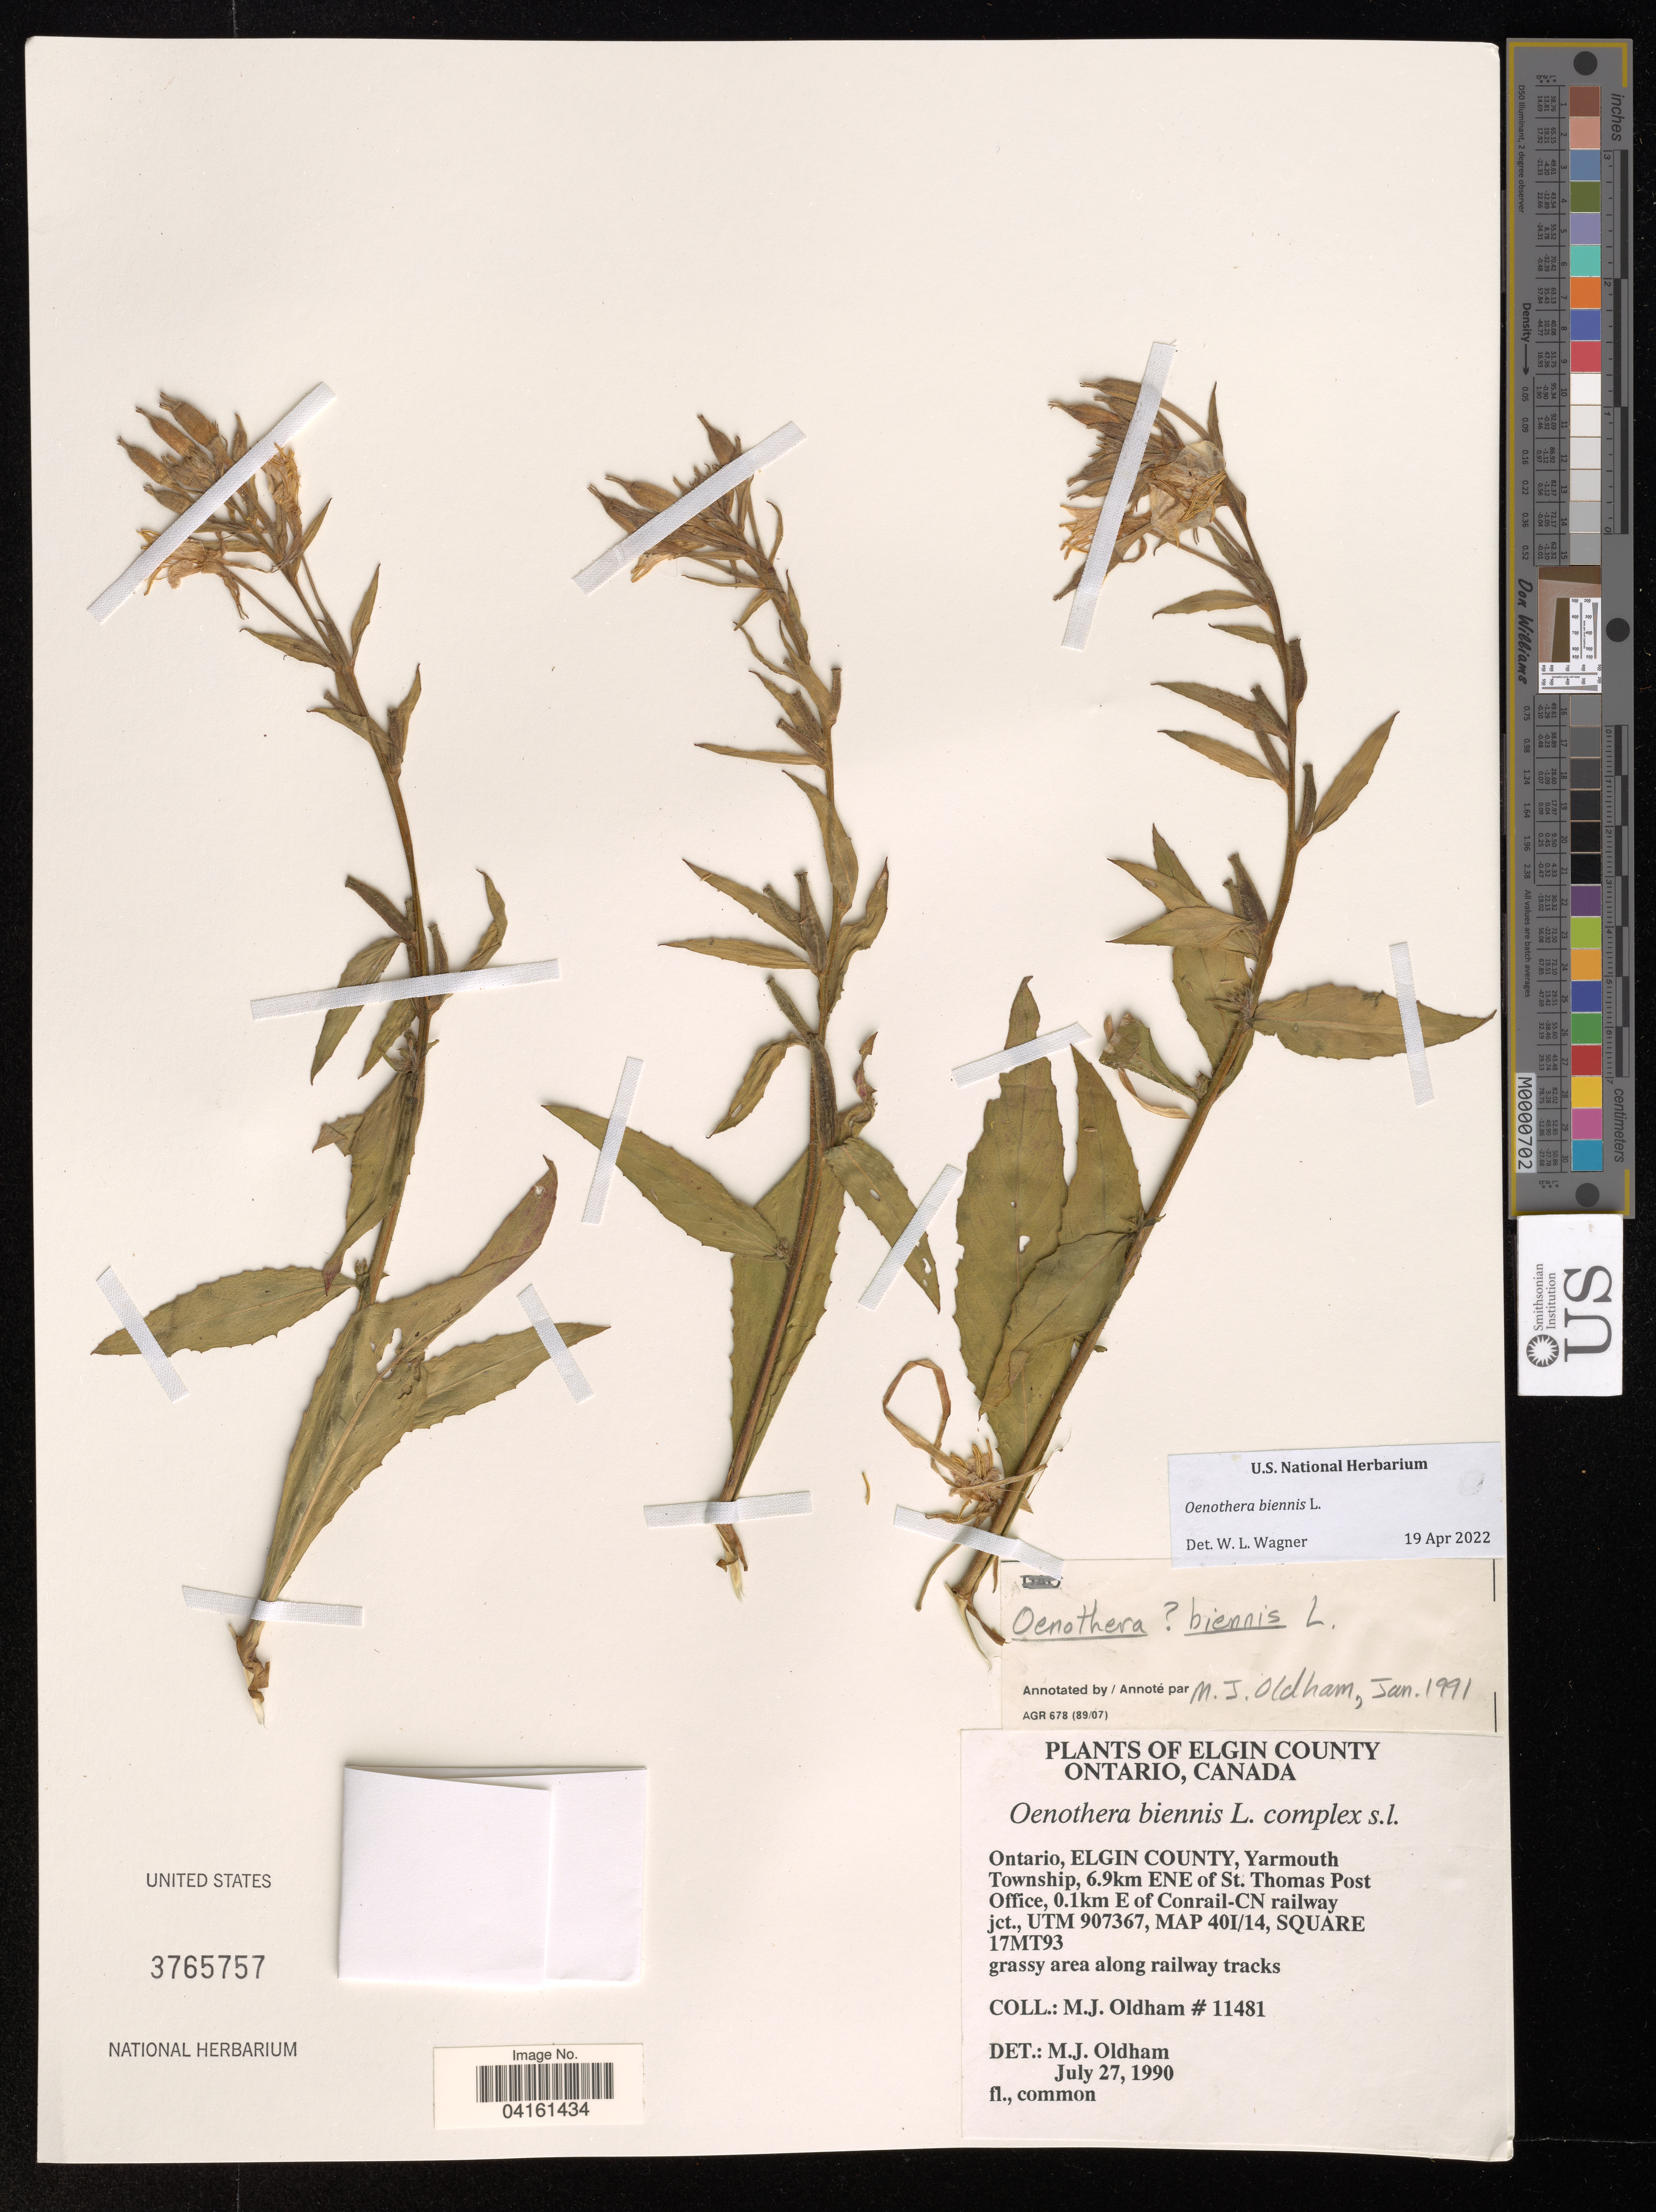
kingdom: Plantae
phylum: Tracheophyta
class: Magnoliopsida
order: Myrtales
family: Onagraceae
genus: Oenothera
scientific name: Oenothera biennis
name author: L.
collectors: M. Oldham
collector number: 11481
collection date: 1990-07-27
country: Canada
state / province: Ontario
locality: Elgin County, Yarmouth Township, 6.9km ENE of St. Thomas Post Office, 0.1km E of Conrail-CN railway jct., UTM 907367, Map 40I/14, Square 17MT93.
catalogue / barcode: US 3765757